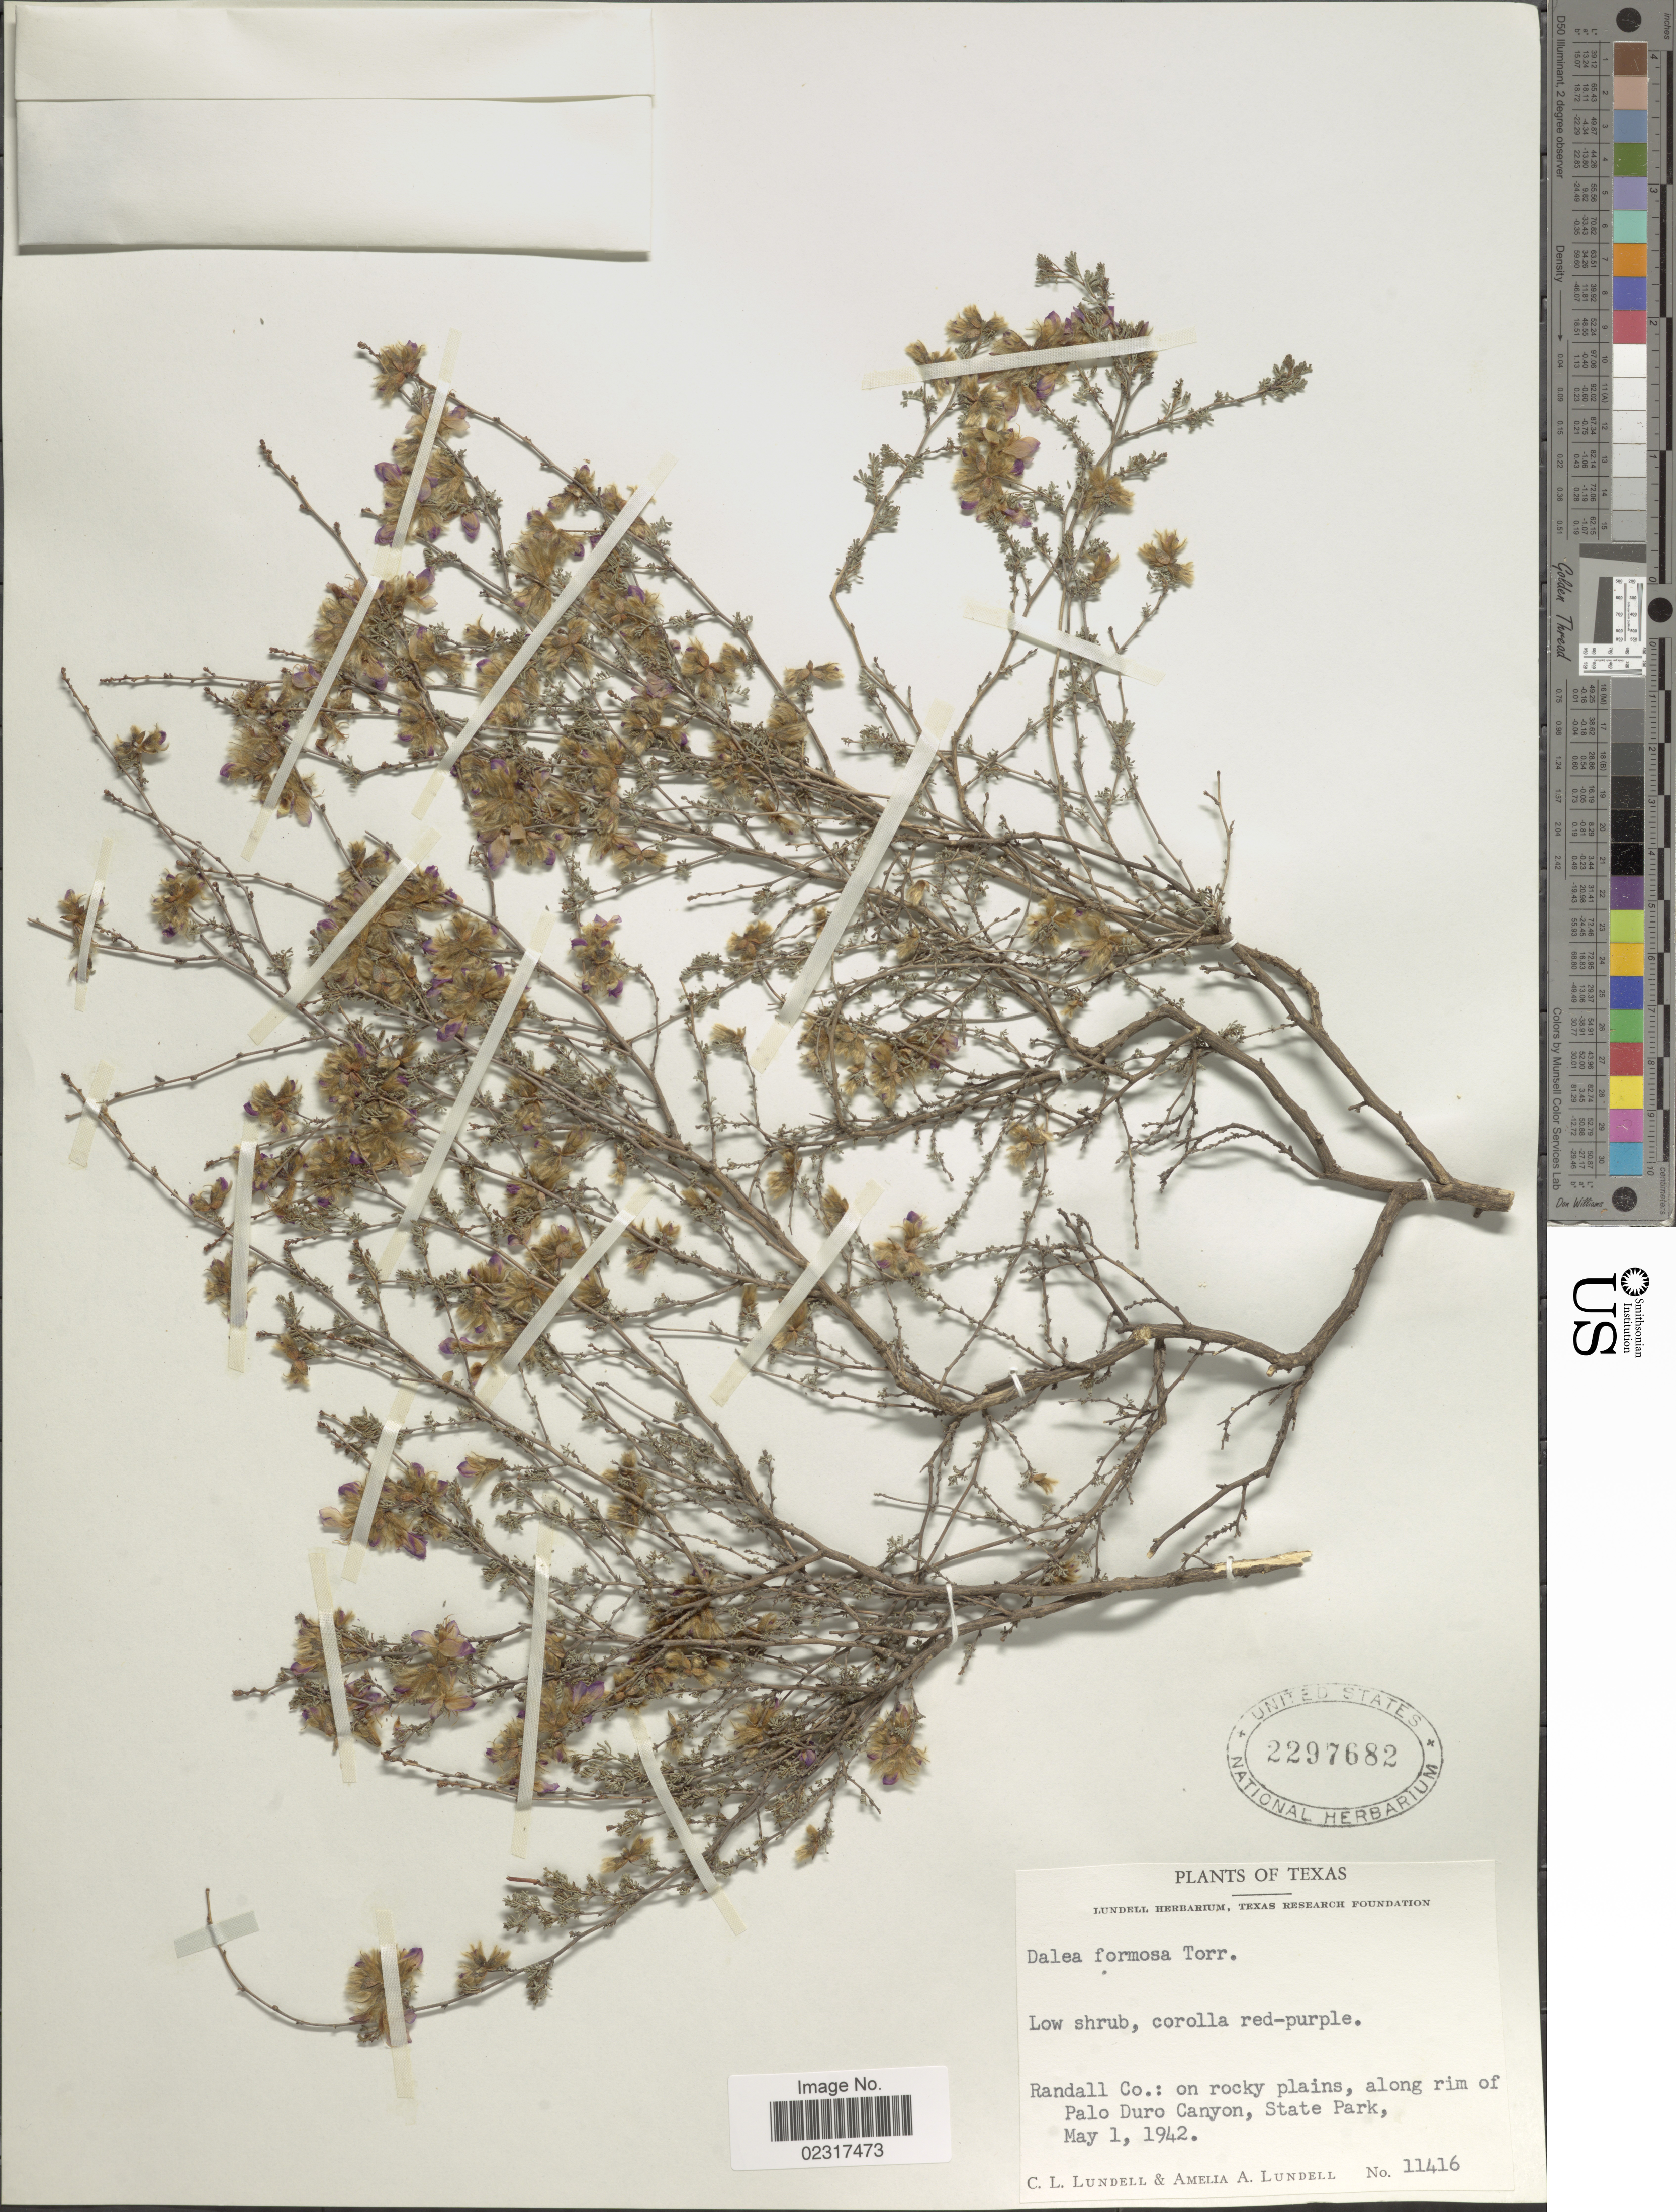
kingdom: Plantae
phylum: Tracheophyta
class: Magnoliopsida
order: Fabales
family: Fabaceae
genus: Dalea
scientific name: Dalea formosa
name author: Torr.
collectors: C. L. Lundell & A. A. Lundell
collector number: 11416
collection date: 1942-05-01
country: United States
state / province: Texas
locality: Randall Co.: on rocky plains, along rim of Palo Duro Canyon, State Park.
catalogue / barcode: US 2297682